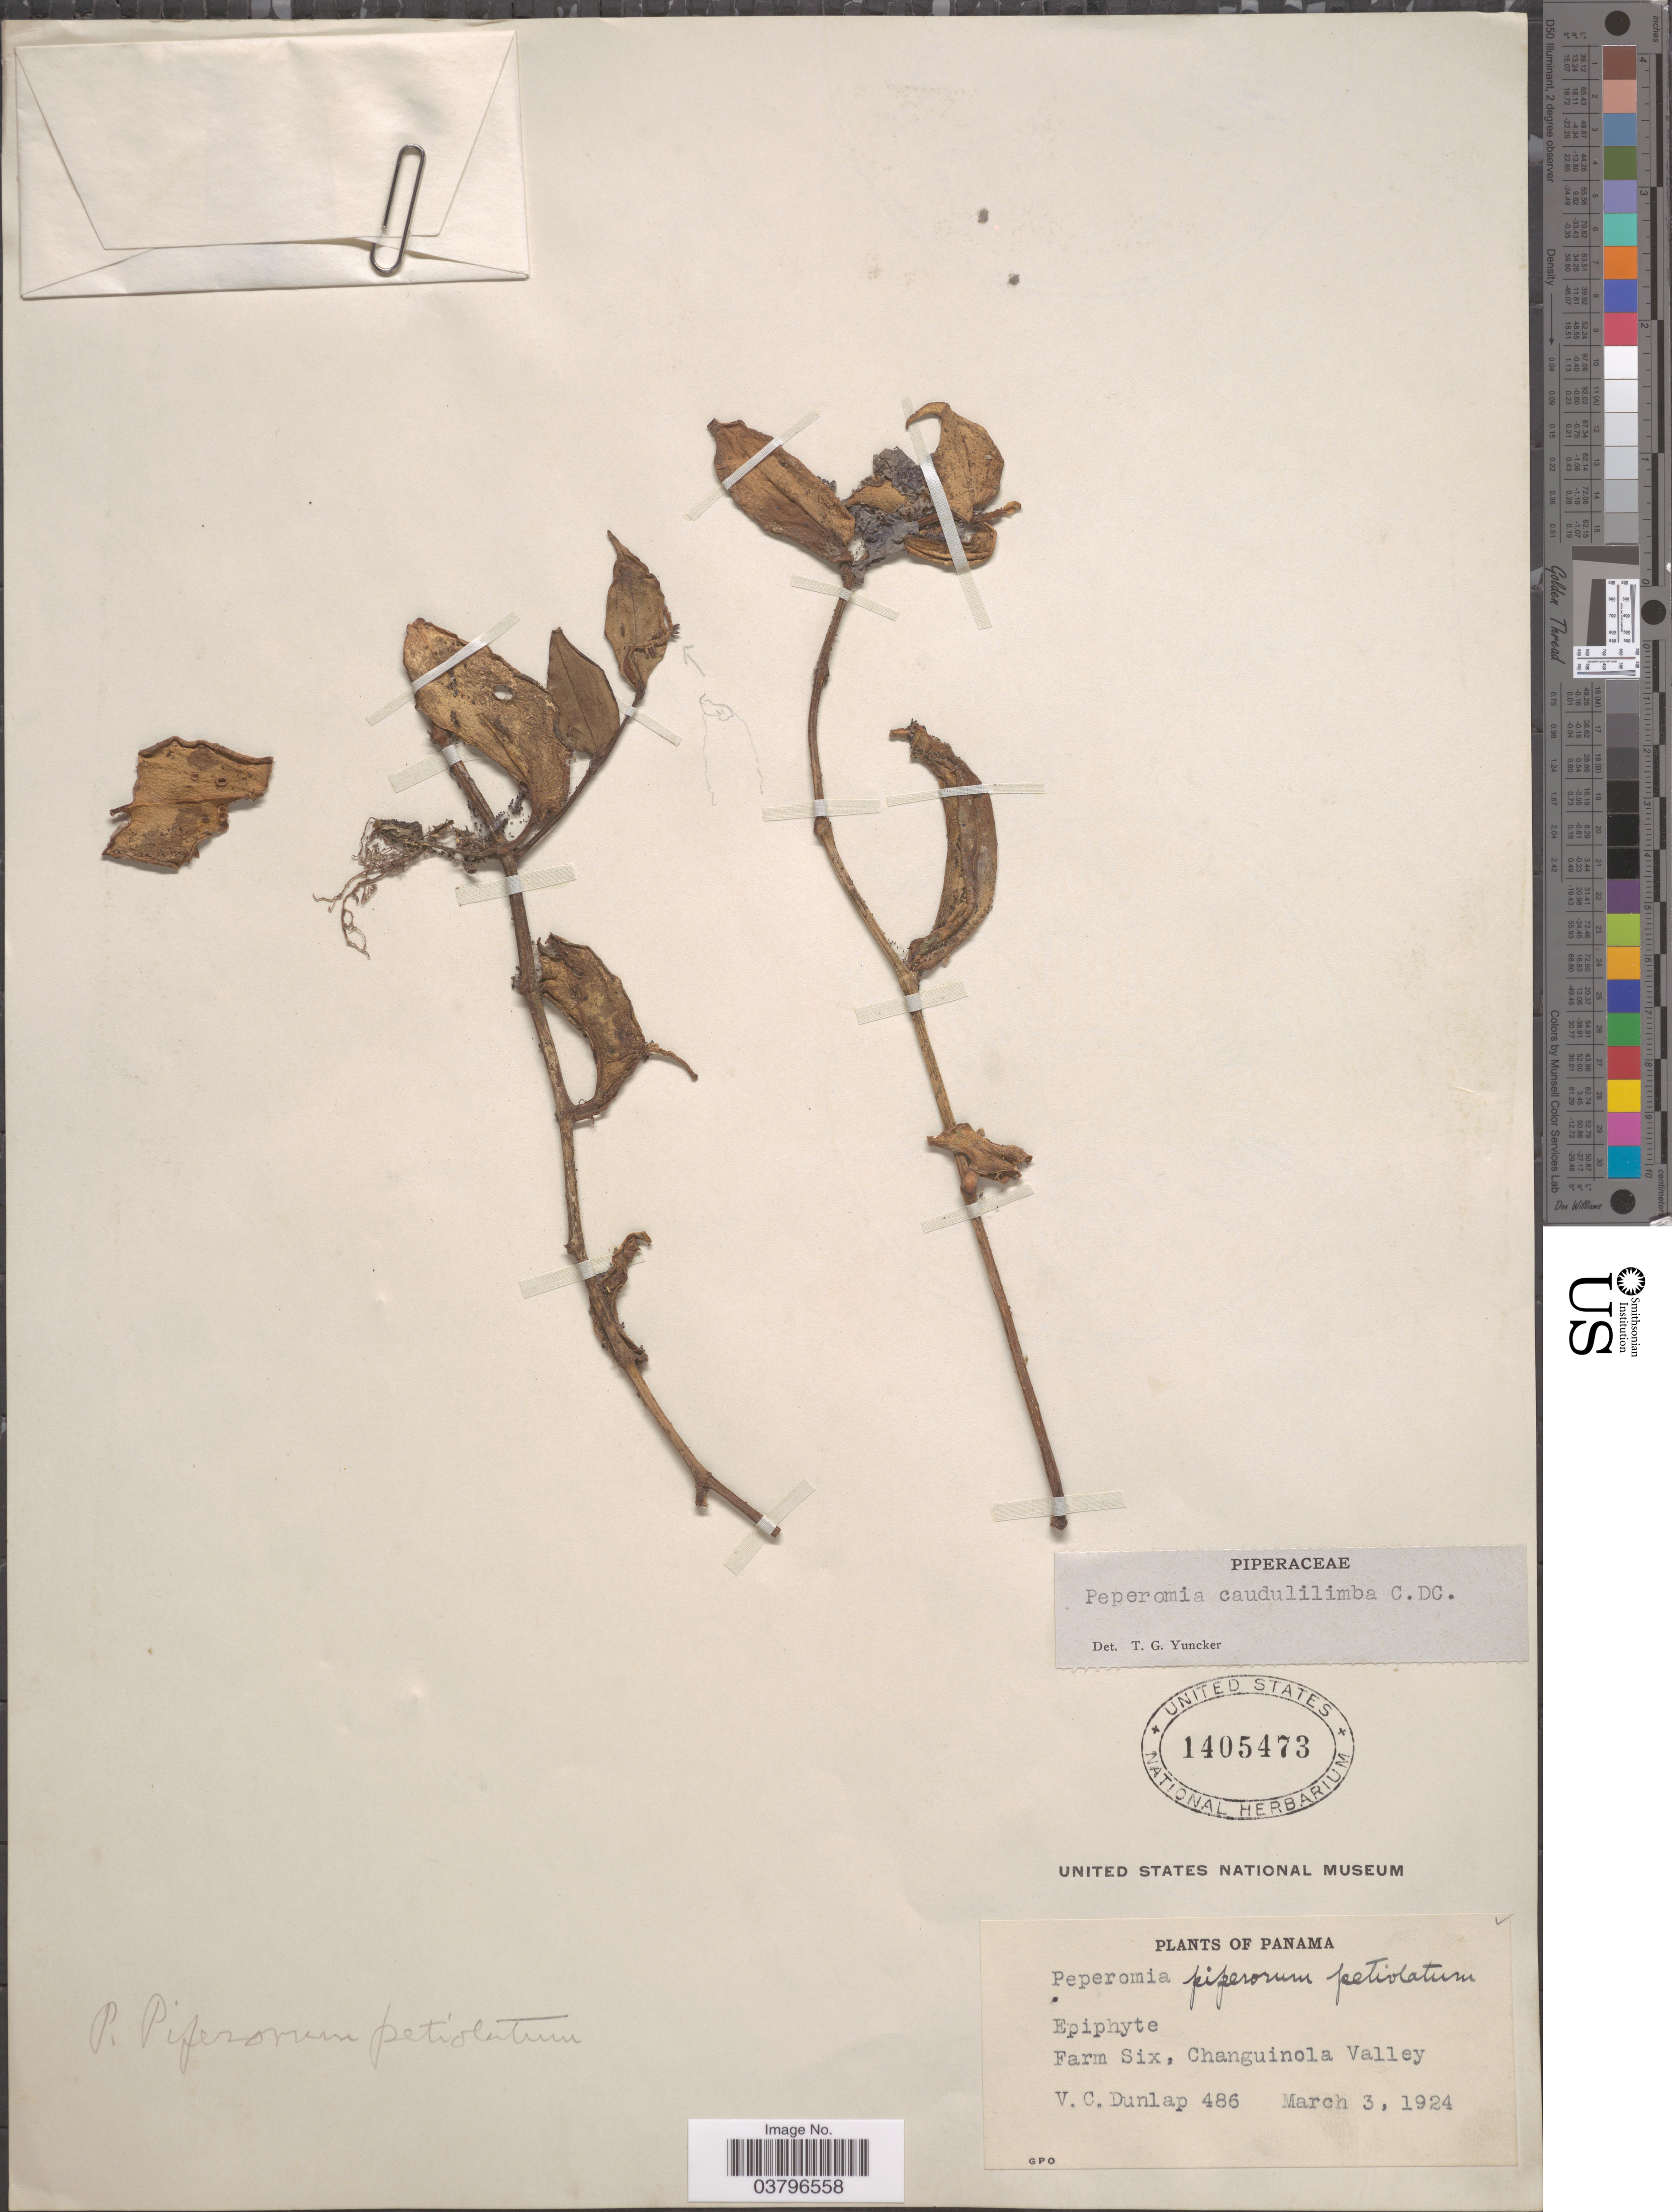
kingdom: Plantae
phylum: Tracheophyta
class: Magnoliopsida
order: Piperales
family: Piperaceae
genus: Peperomia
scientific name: Peperomia caudulilimba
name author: C. DC.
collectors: V. C. Dunlap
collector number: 486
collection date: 1924-03-03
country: Panama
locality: Farm Six, Changuinola Valley.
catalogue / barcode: US 1405473